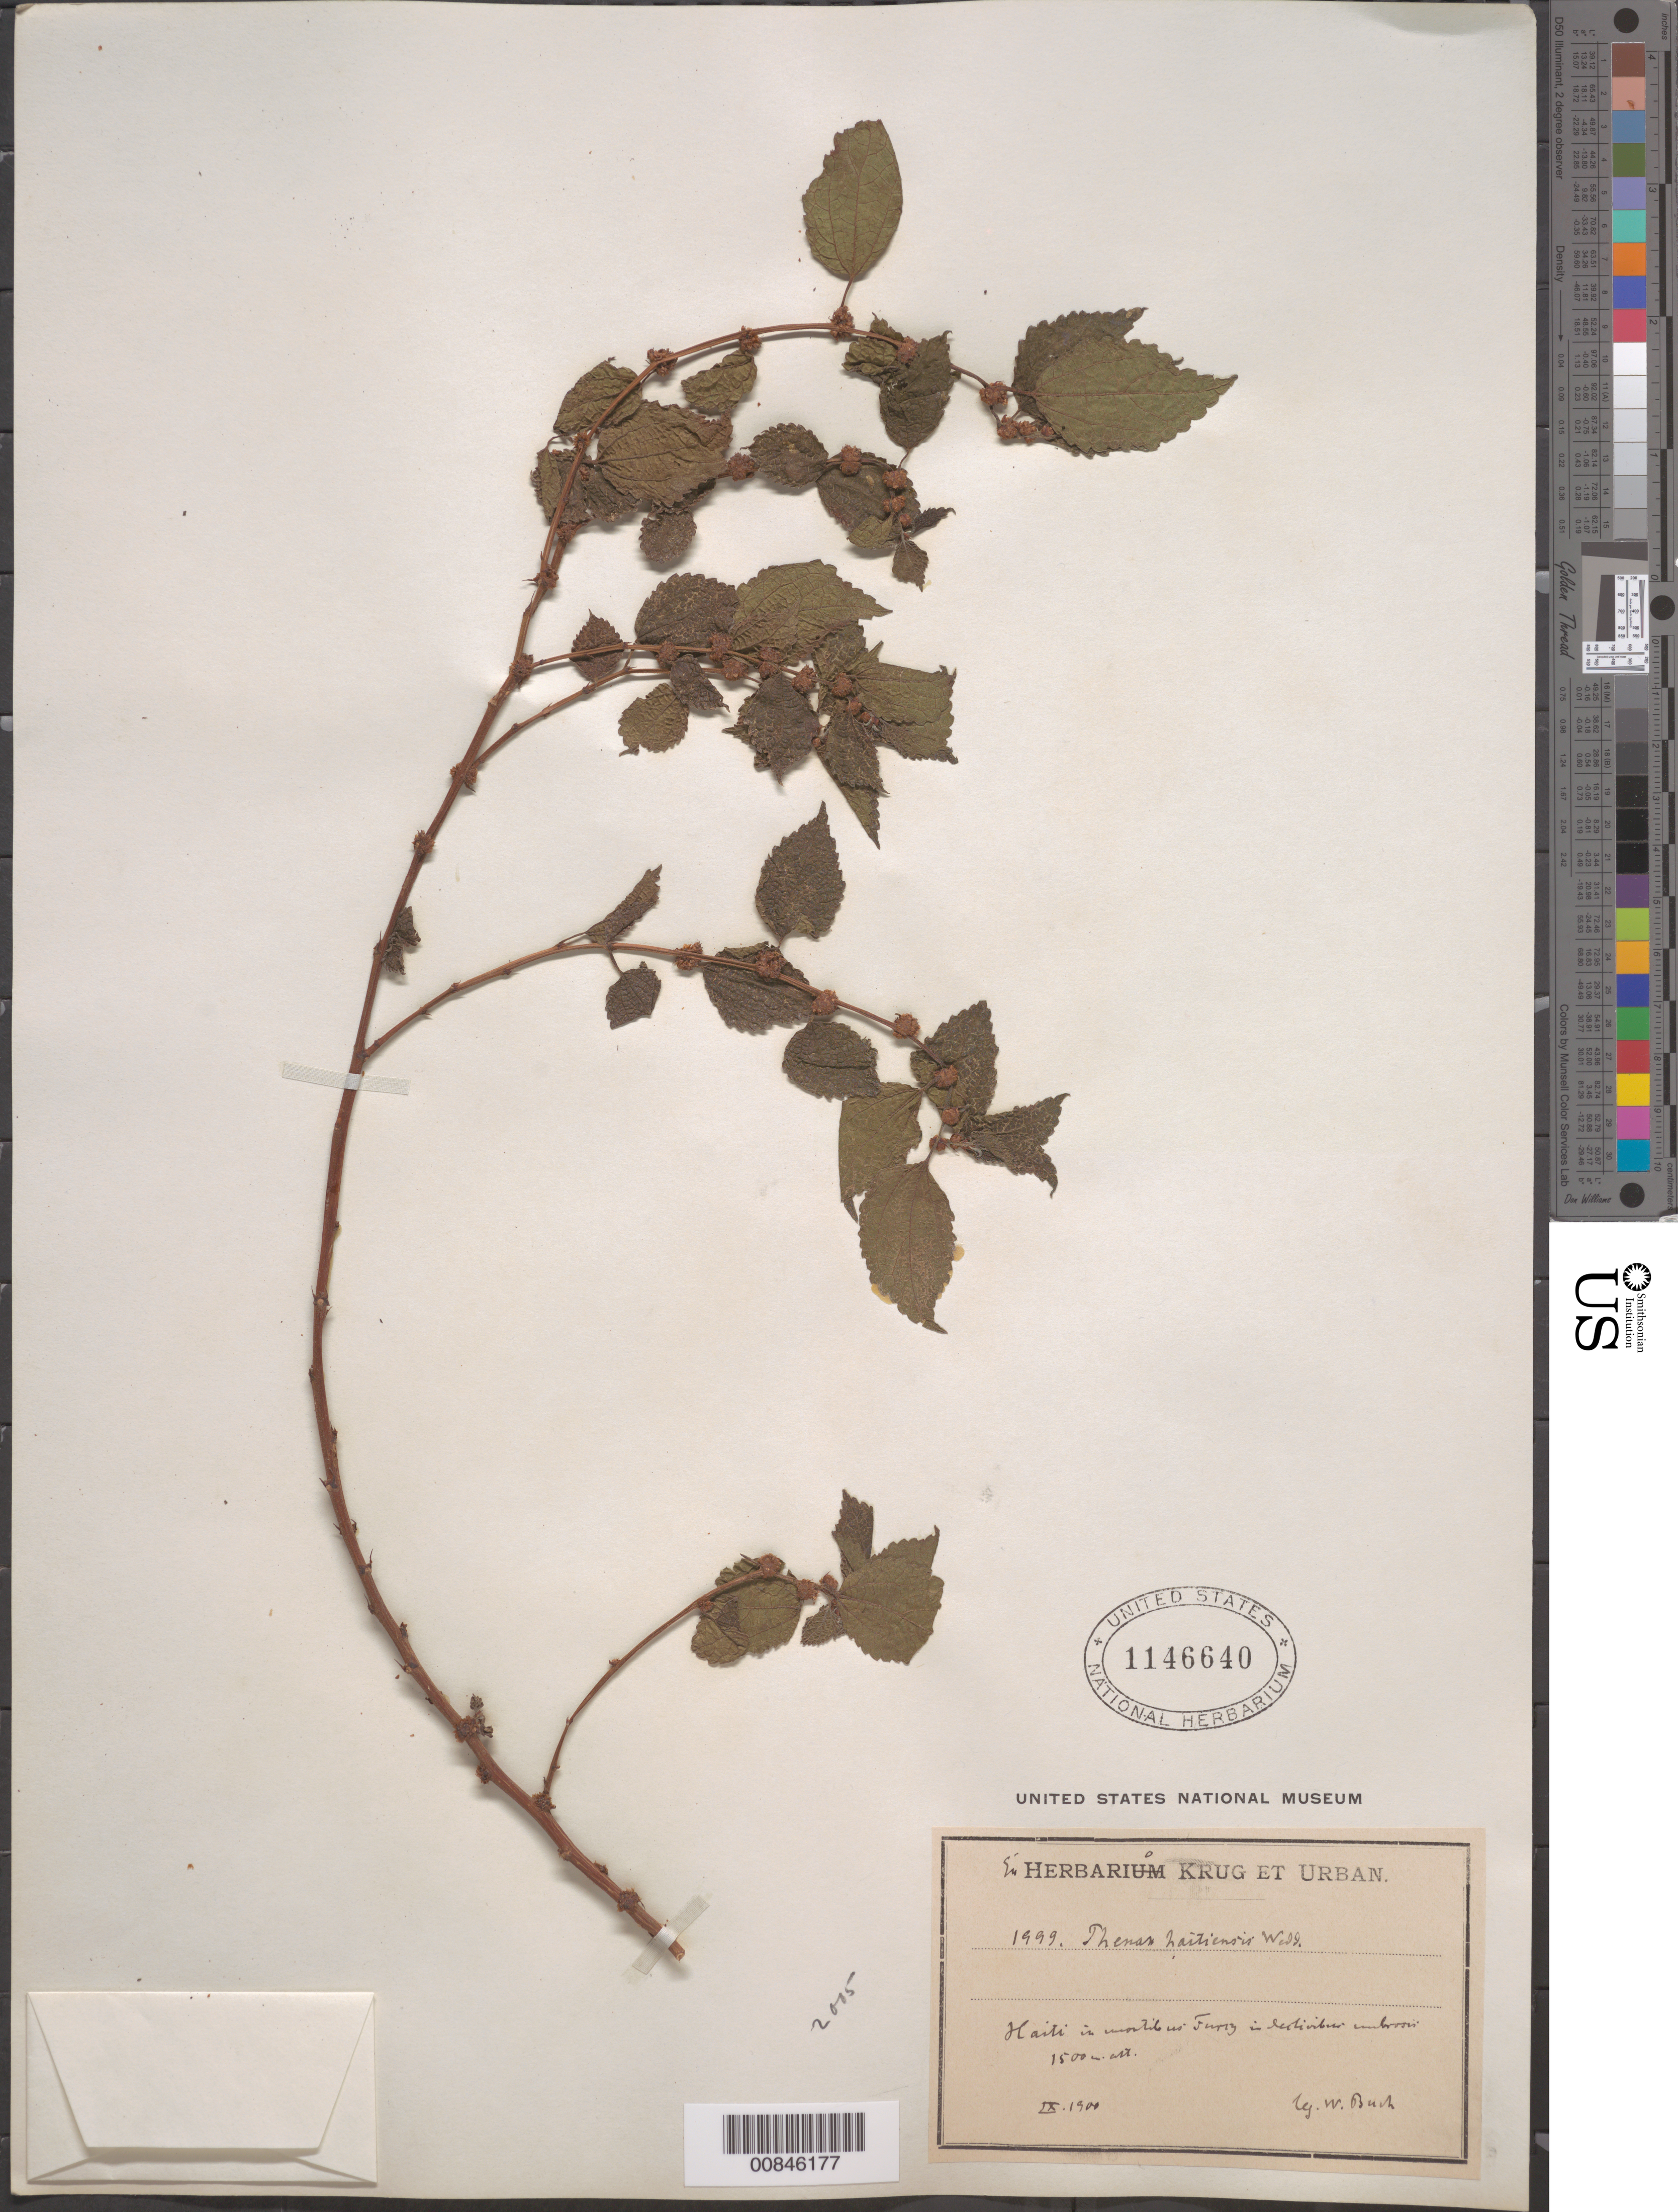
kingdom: Plantae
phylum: Tracheophyta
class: Magnoliopsida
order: Rosales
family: Urticaceae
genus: Phenax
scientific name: Phenax haitensis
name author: Wedd.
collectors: W. Buch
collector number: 1999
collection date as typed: Sep 1900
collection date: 1900-09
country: Haiti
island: Hispaniola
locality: In montibus Furcy.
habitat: Declivibus umbrosii.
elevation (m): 1500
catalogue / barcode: US 1146640